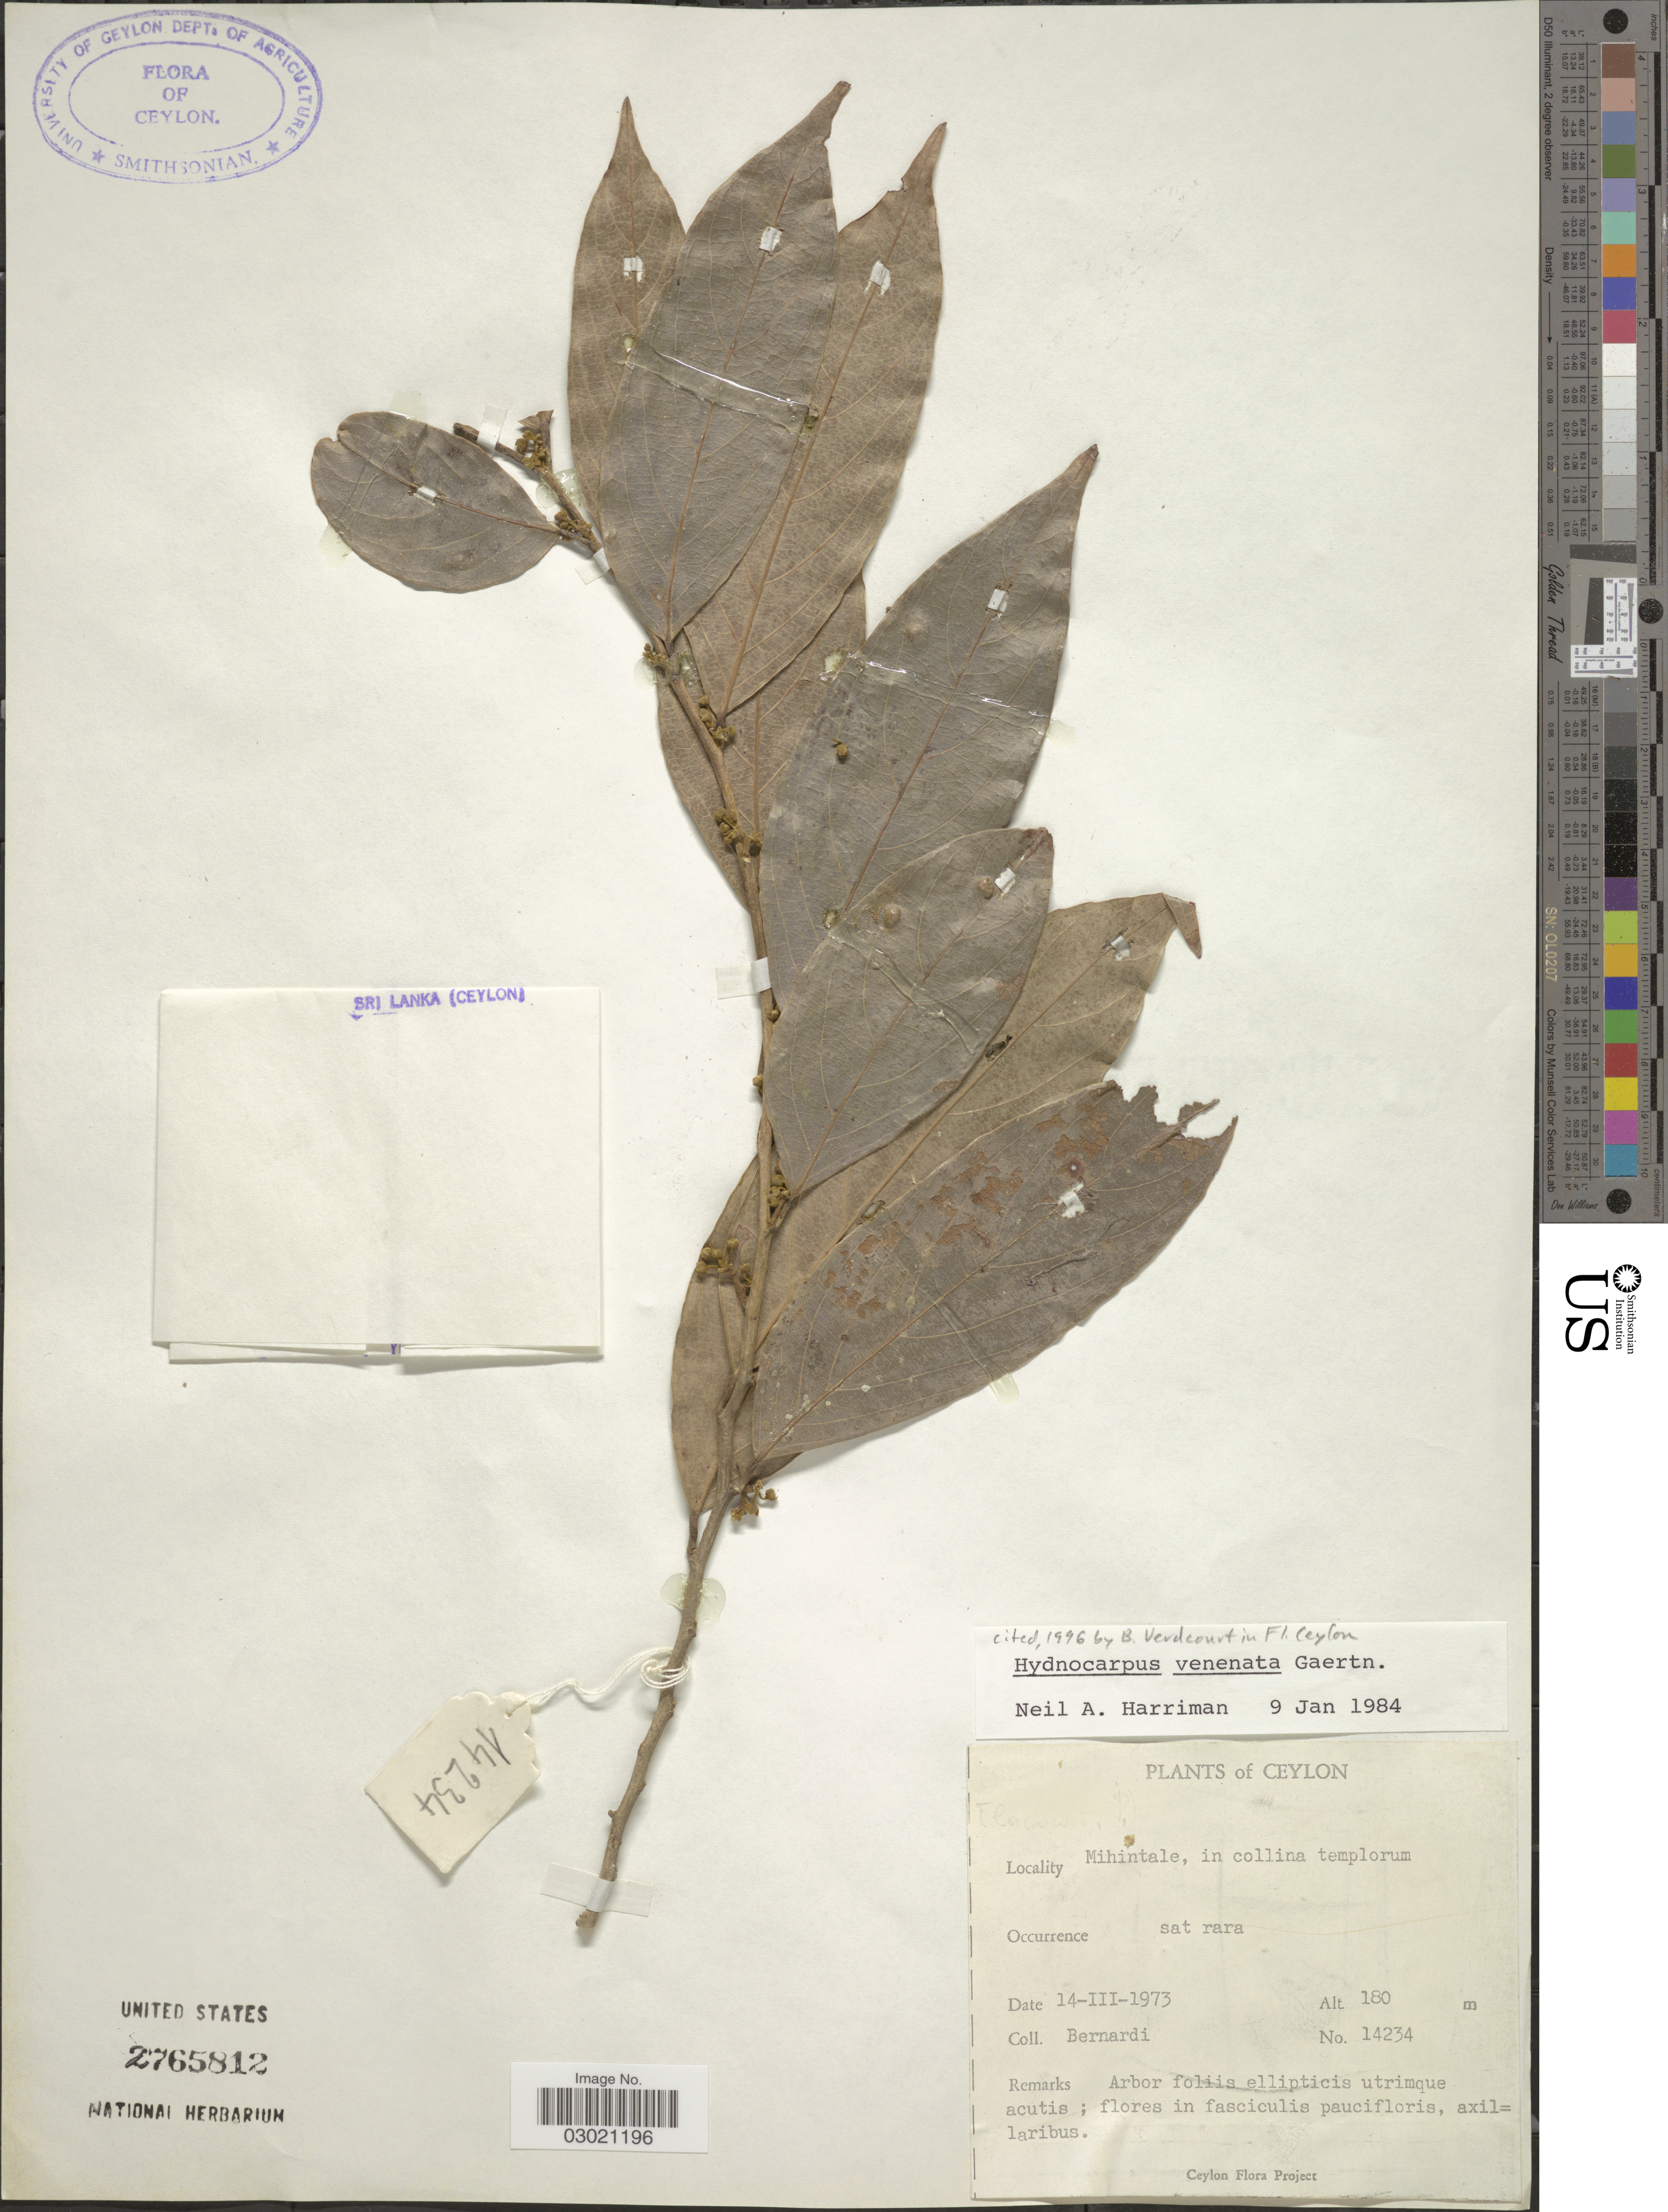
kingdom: Plantae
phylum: Tracheophyta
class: Magnoliopsida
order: Malpighiales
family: Achariaceae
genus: Hydnocarpus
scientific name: Hydnocarpus venenatus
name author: Gaertn.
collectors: Bernardi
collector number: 14234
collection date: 1973-03-14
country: Sri Lanka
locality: Ceylon, Mihintale, in collina templorum.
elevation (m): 180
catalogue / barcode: US 2765812